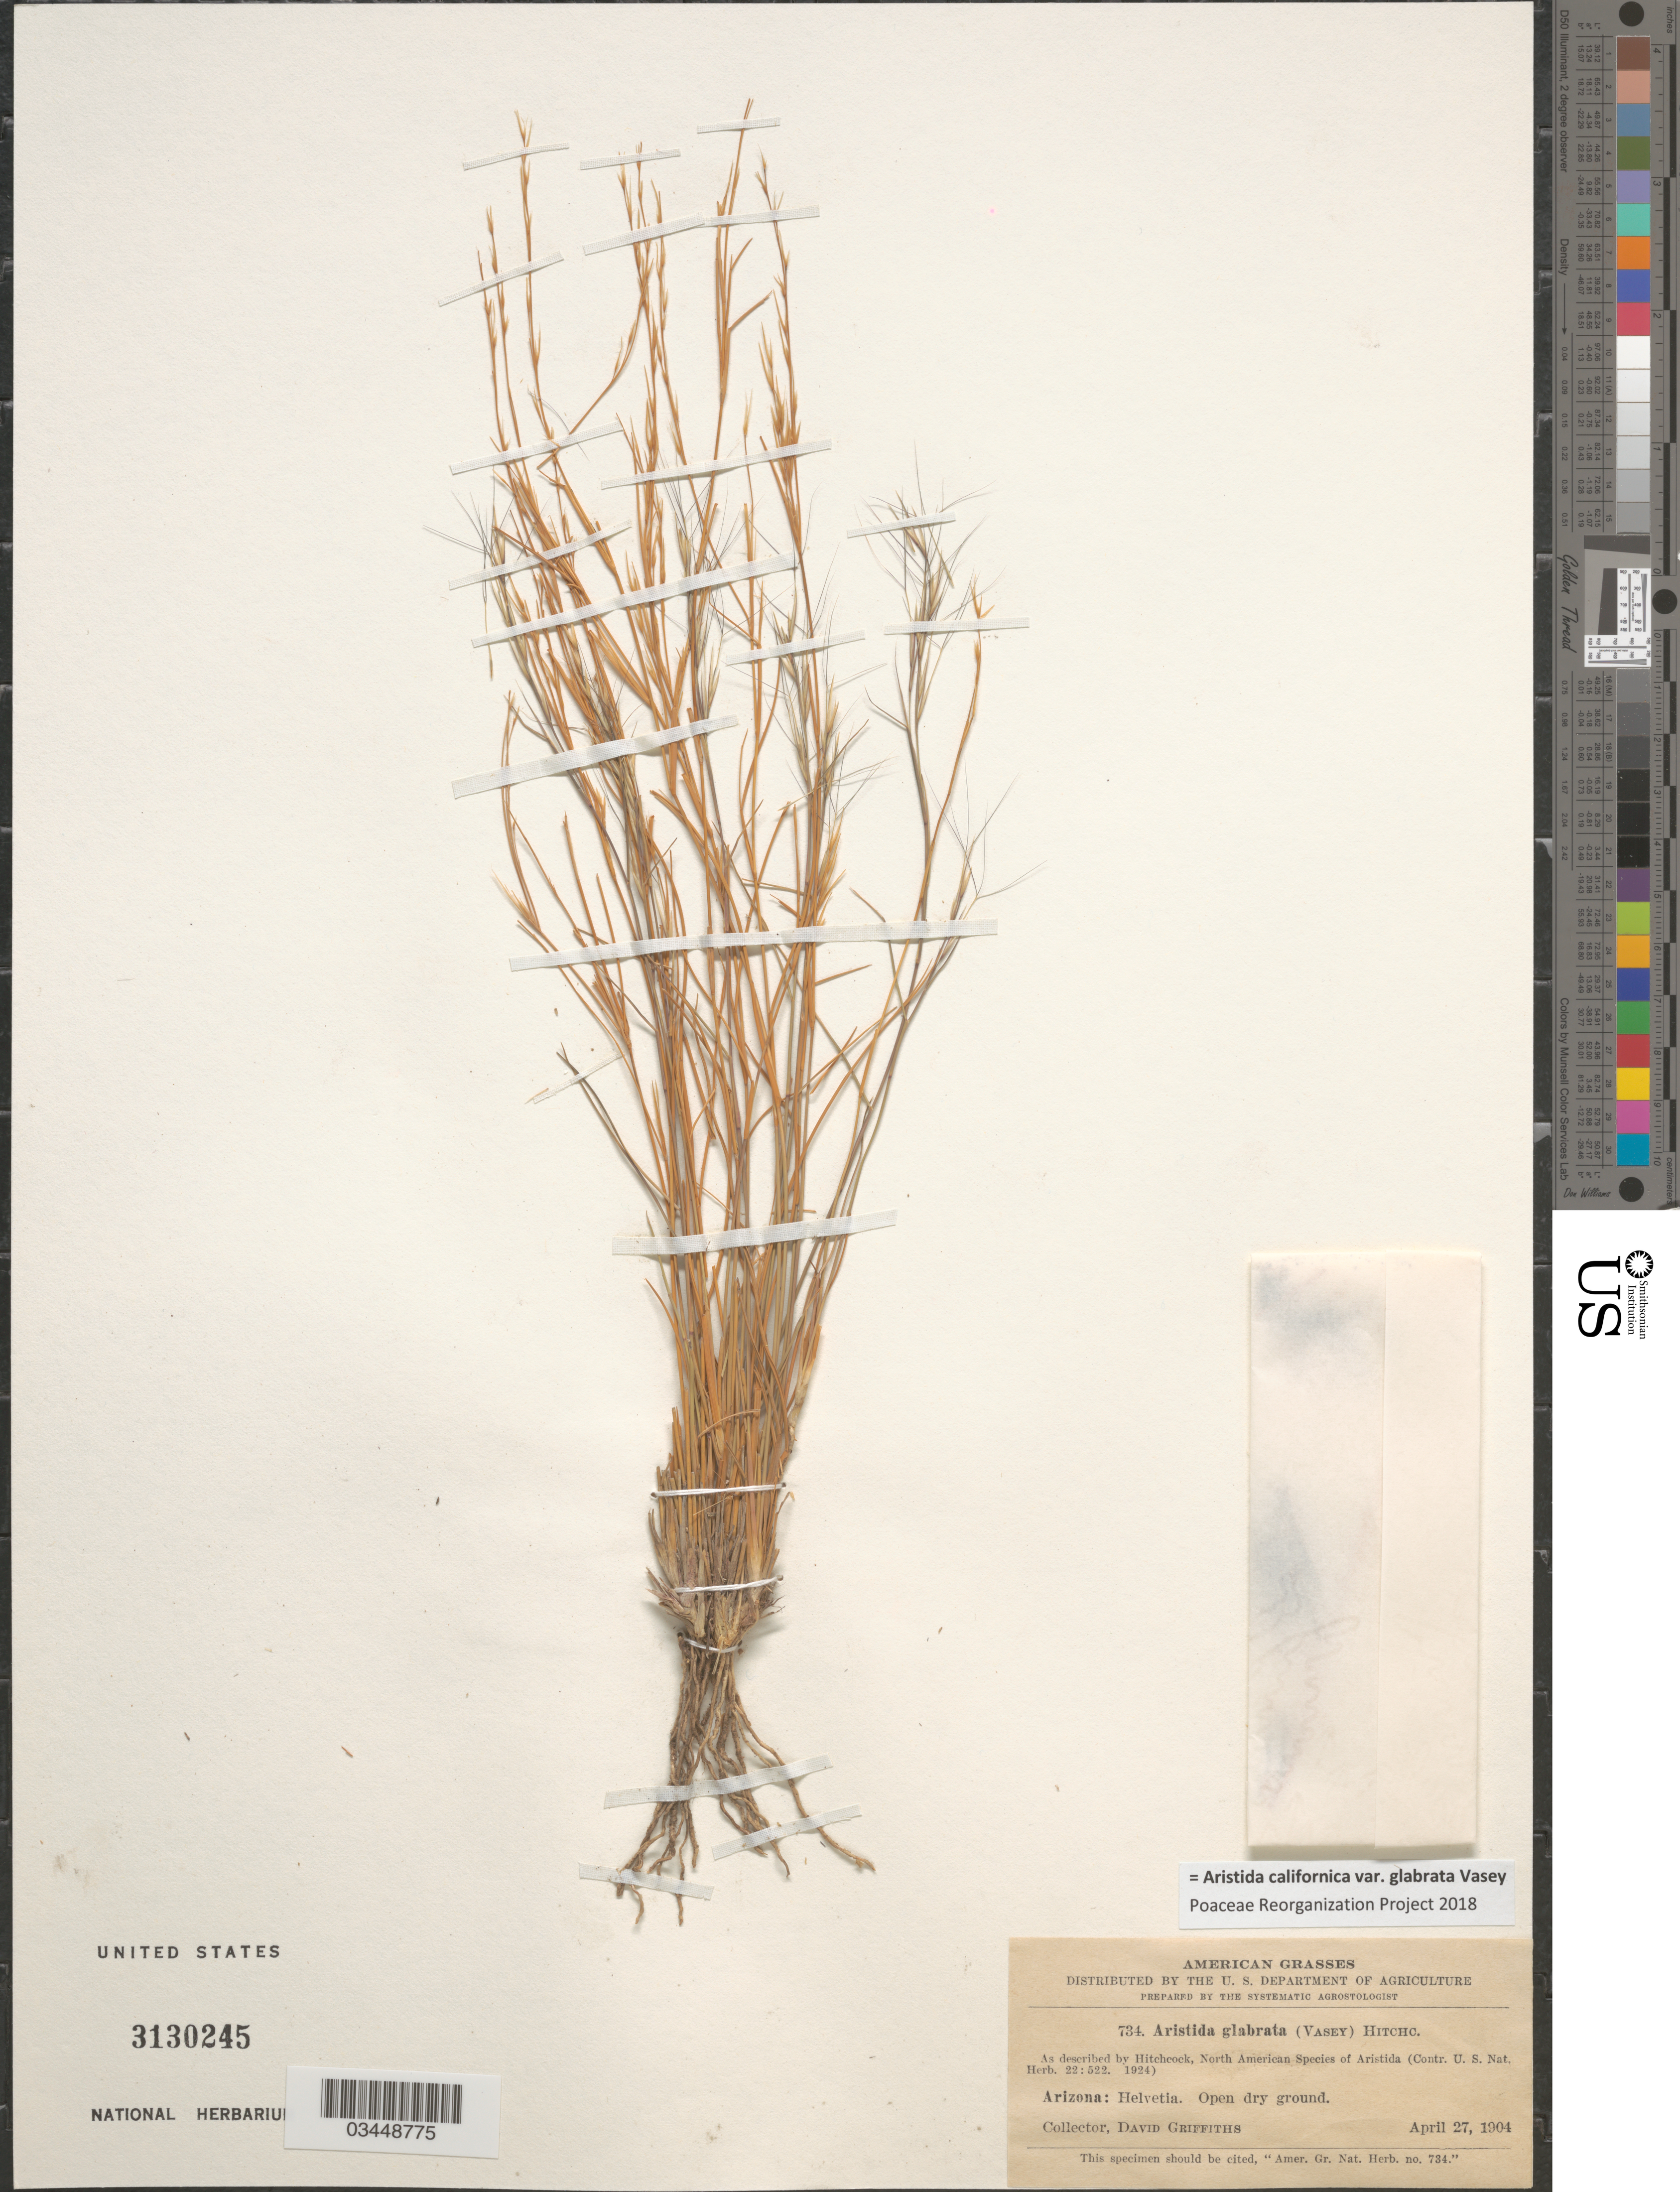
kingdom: Plantae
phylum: Tracheophyta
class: Liliopsida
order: Poales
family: Poaceae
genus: Aristida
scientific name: Aristida californica var. glabrata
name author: Vasey in Brandegee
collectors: D. Griffiths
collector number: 734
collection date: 1904-04-27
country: United States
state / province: Arizona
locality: Helvetia. Open dry ground.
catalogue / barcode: US 3130245